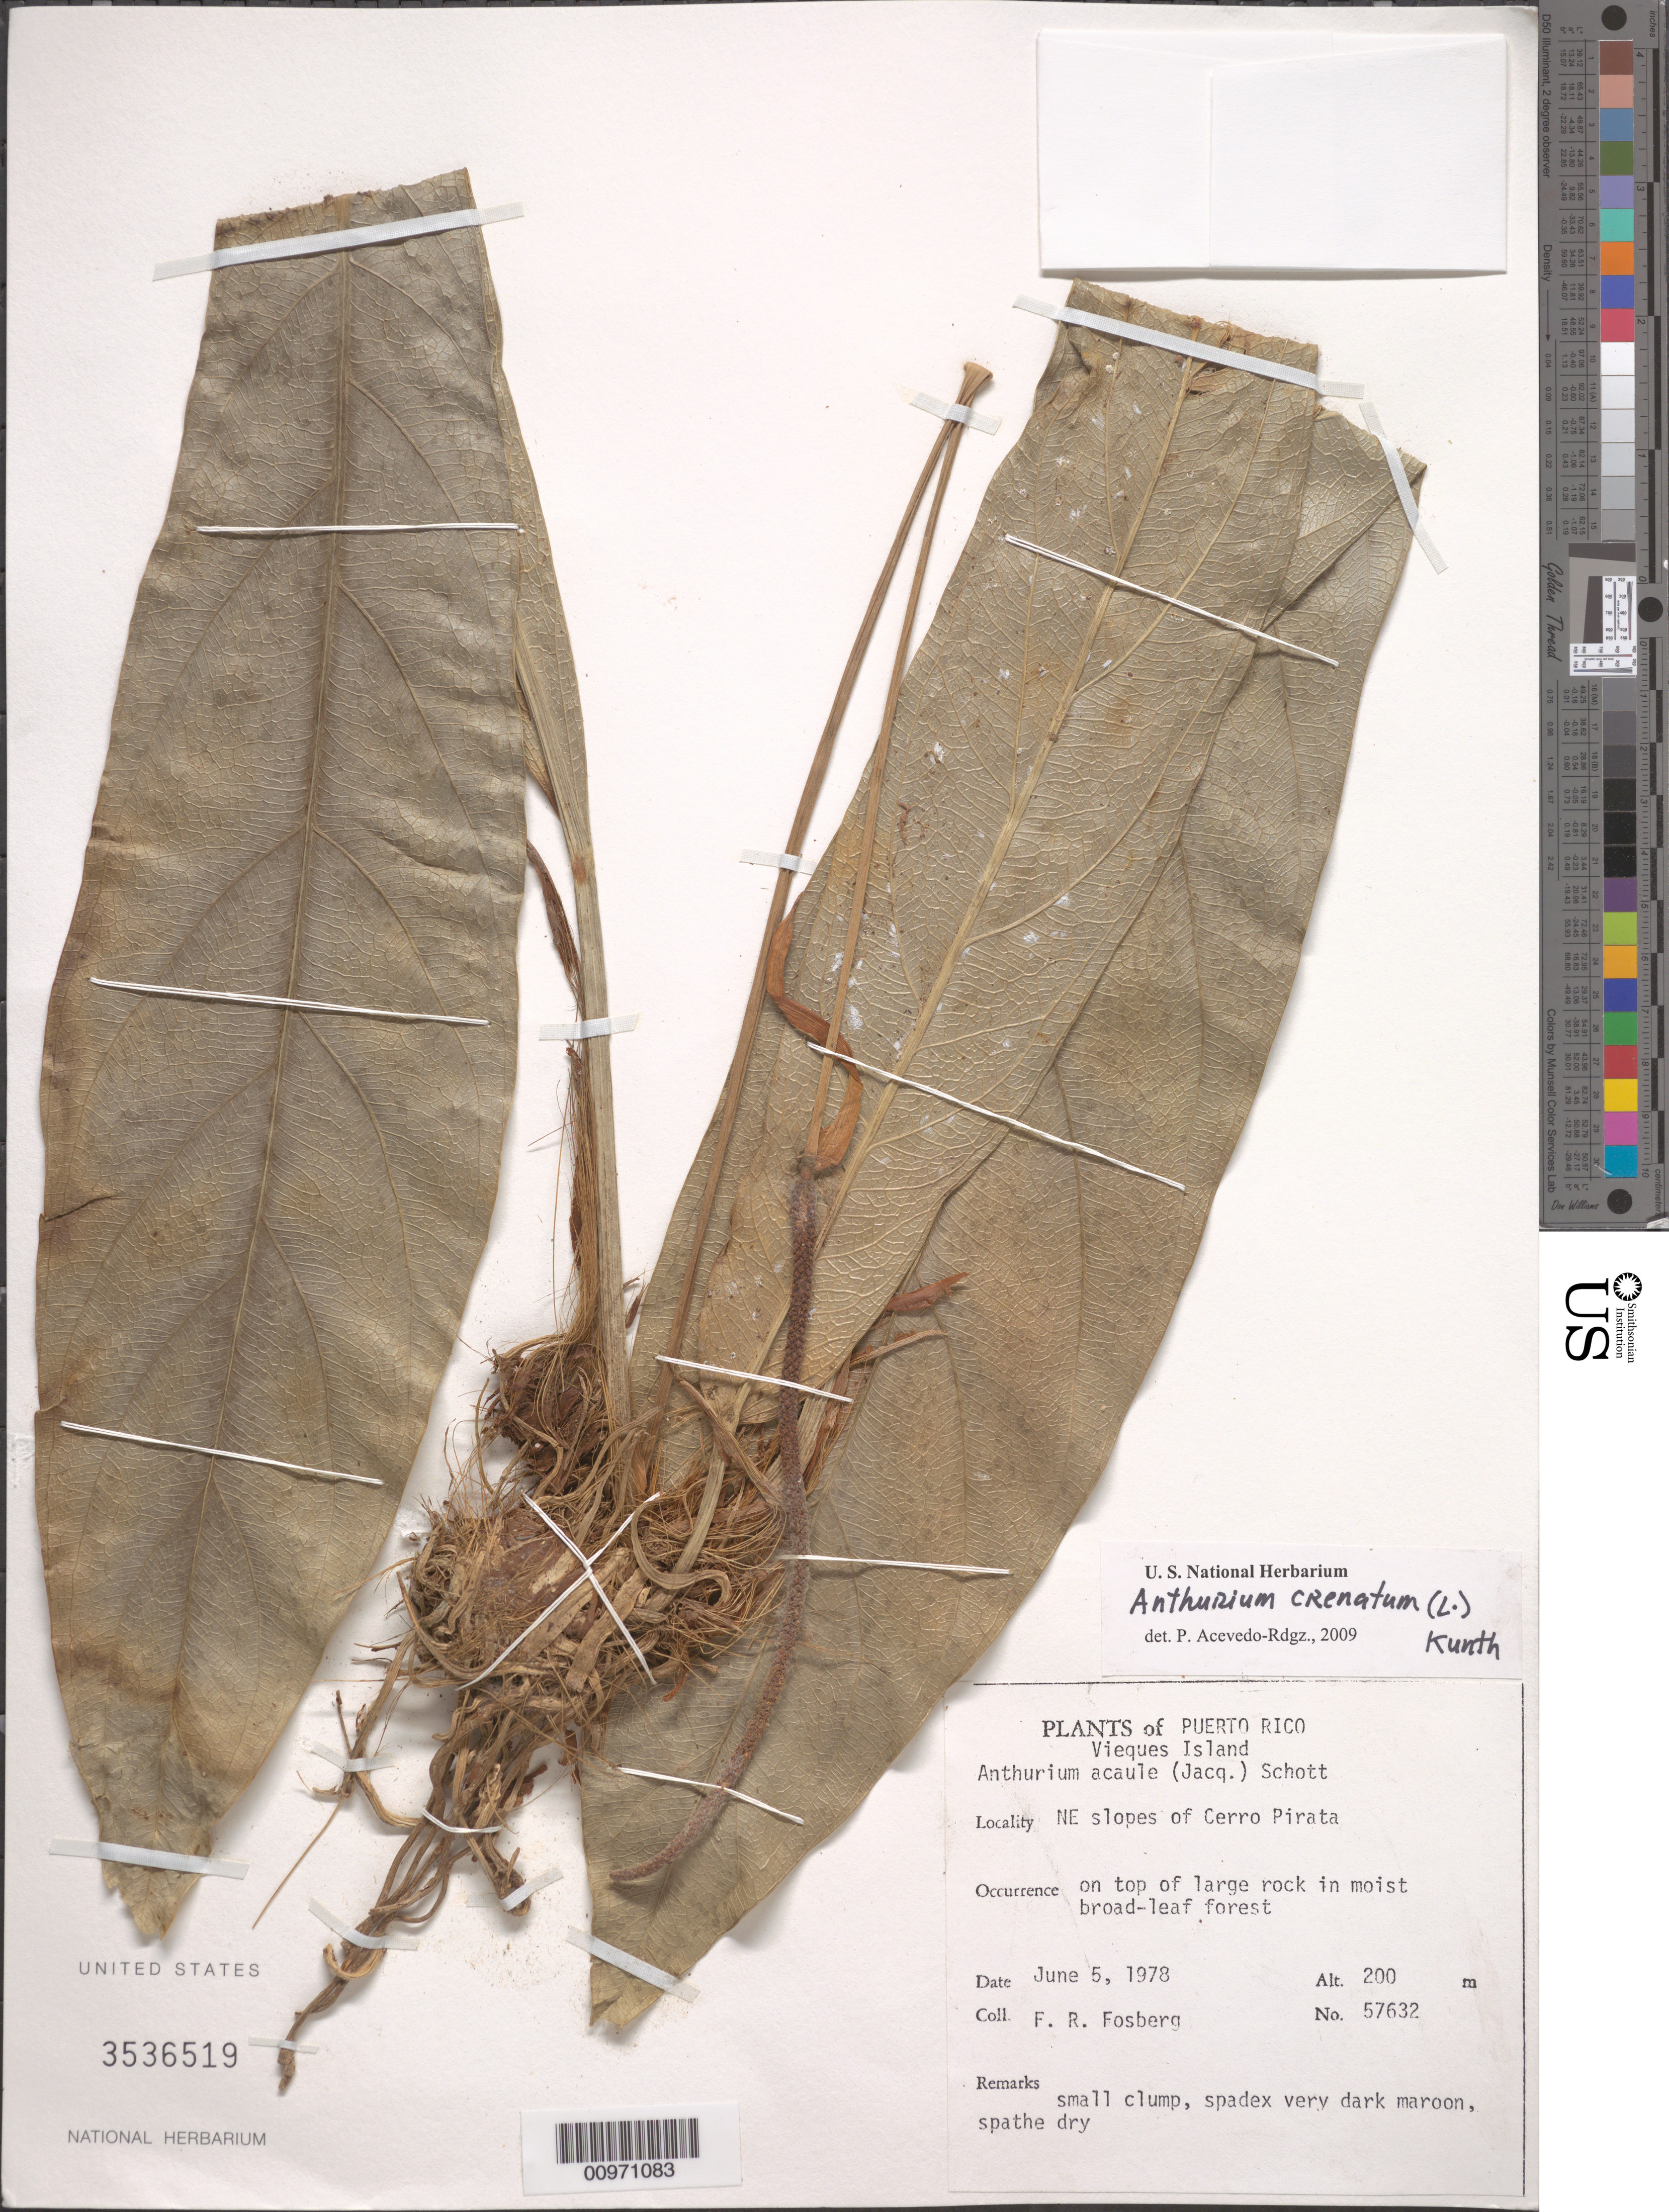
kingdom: Plantae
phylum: Tracheophyta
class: Liliopsida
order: Alismatales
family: Araceae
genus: Anthurium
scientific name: Anthurium crenatum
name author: (L.) Kunth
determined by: Acevedo-Rodríguez, P., (BOT), Smithsonian Institution - National Museum of Natural History (UNITED STATES)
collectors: F. R. Fosberg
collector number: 57632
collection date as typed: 05 Jun 1978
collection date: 1978-06-05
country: Puerto Rico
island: Vieques I.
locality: NE slopes of Cerro Pirata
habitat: On top of large rock in moist broad-leaf forest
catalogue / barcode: US 3536519